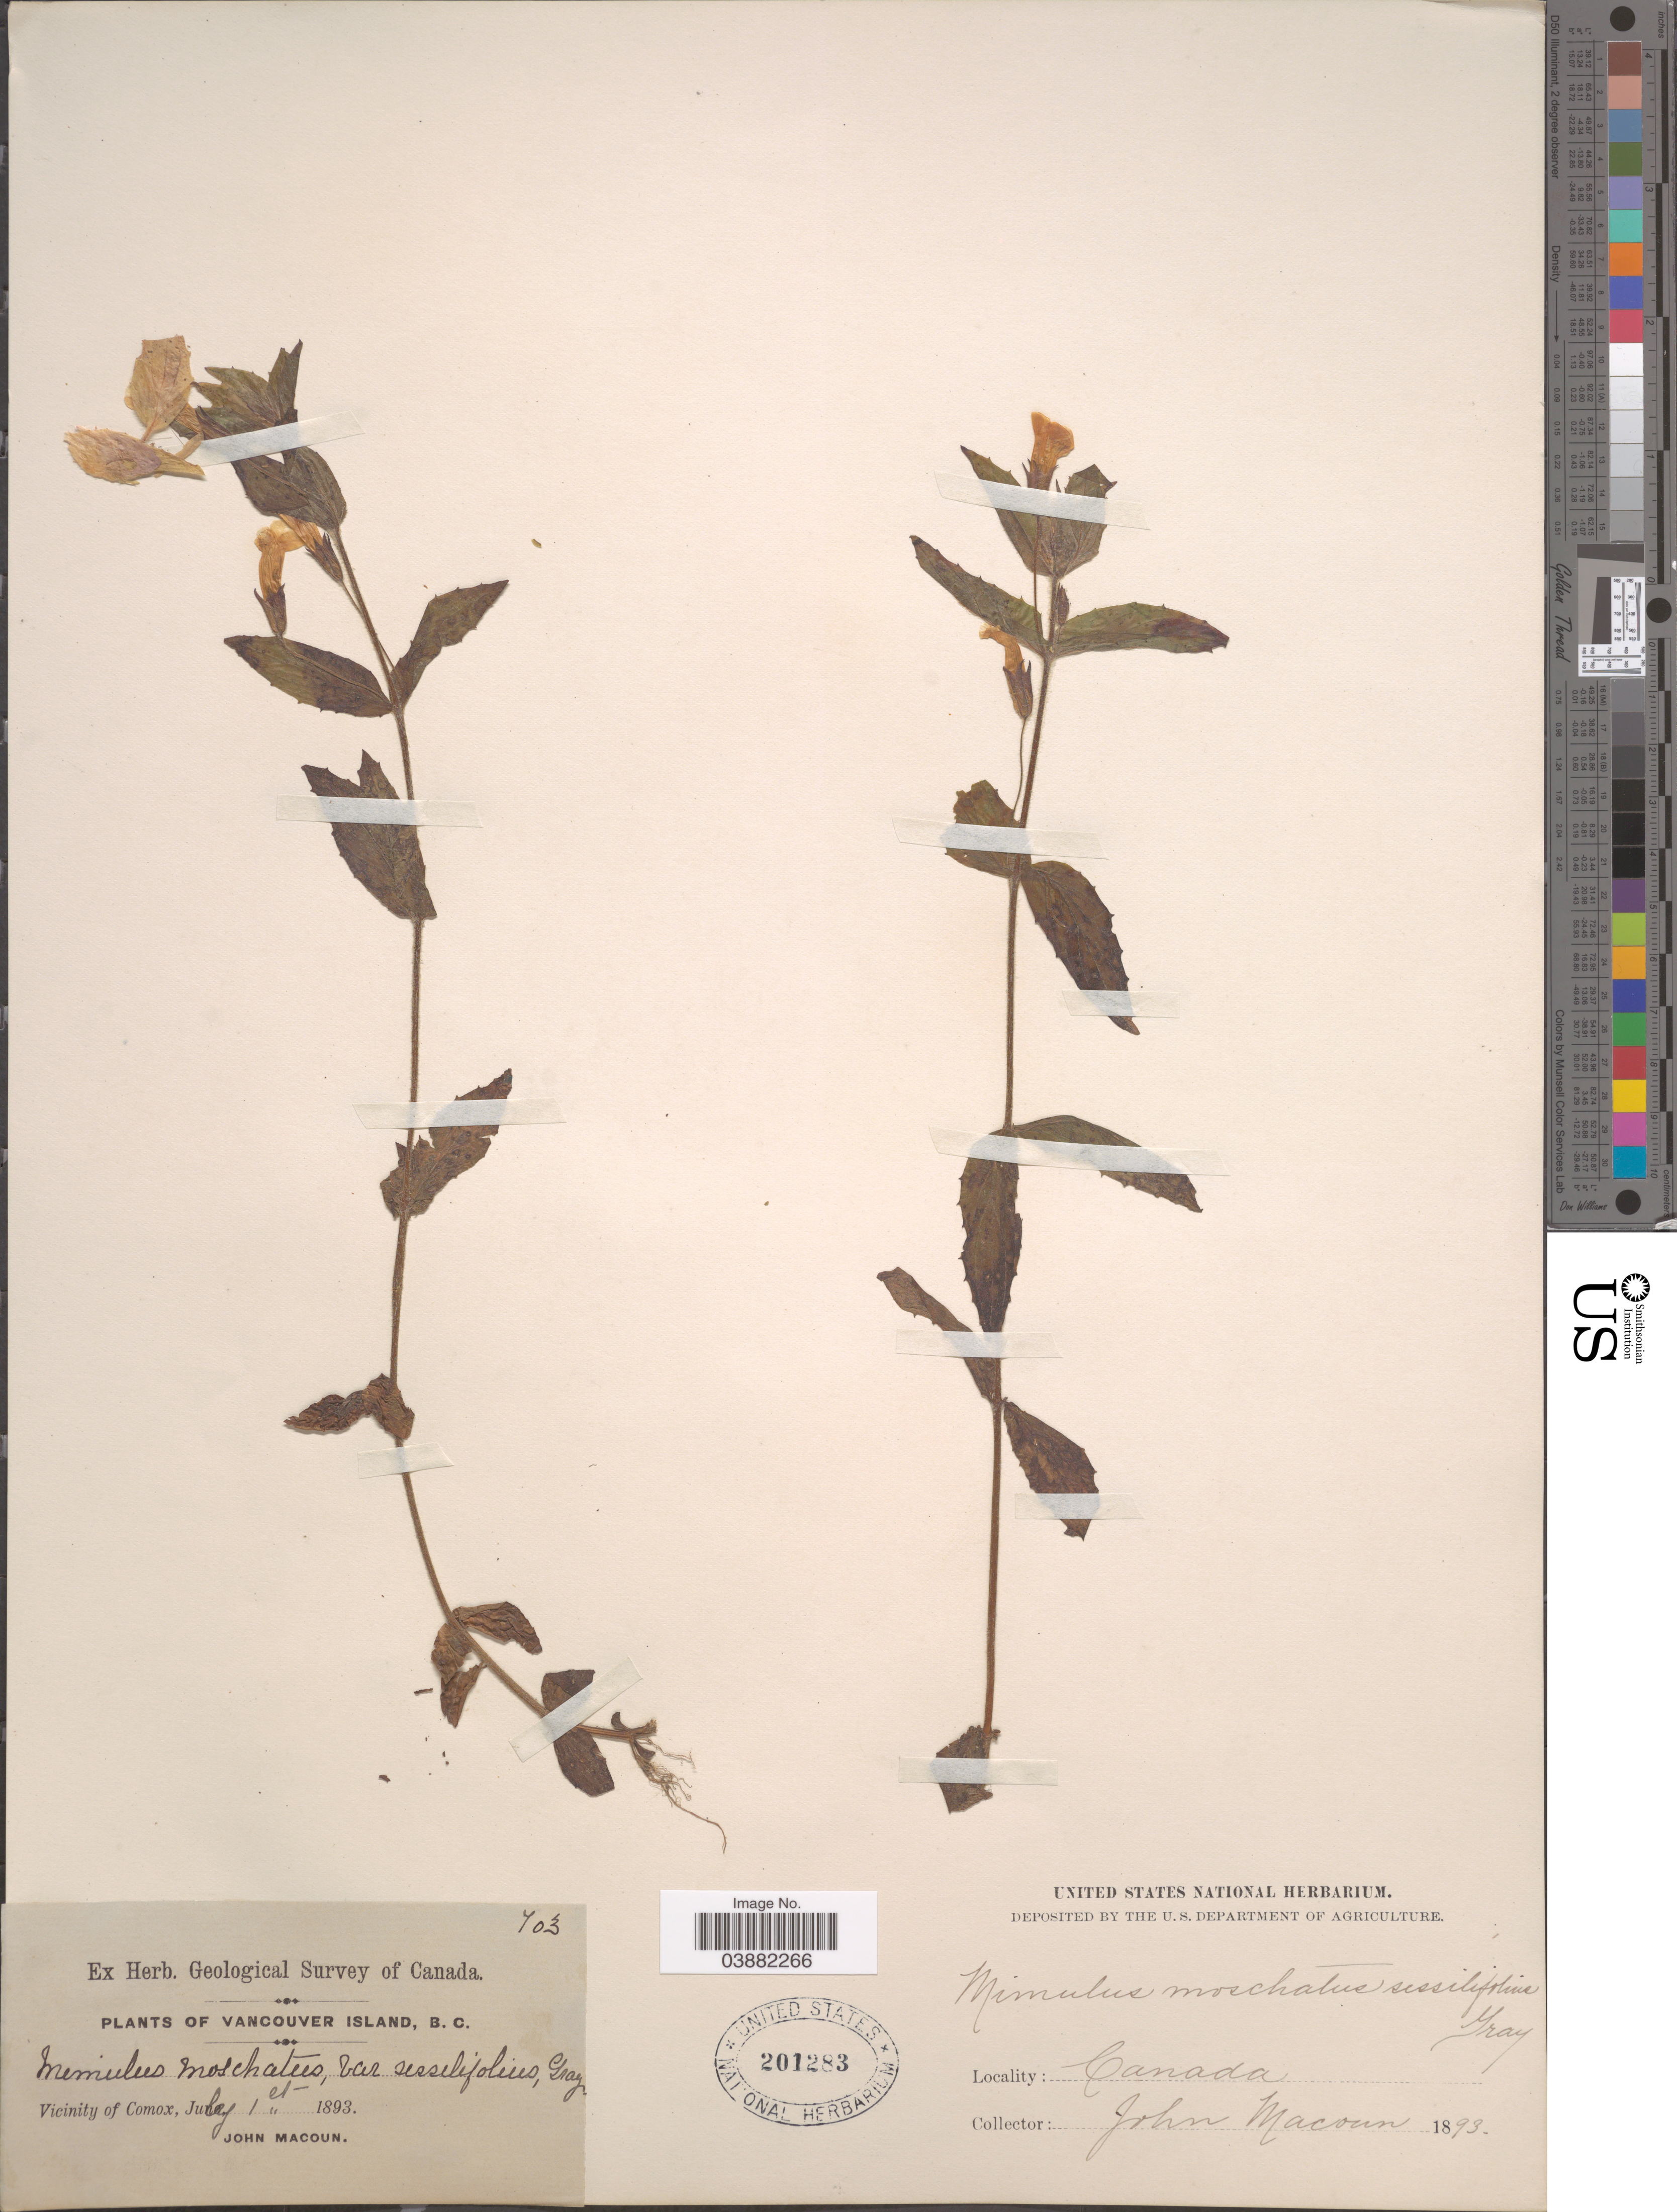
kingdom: Plantae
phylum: Tracheophyta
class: Magnoliopsida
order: Lamiales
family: Phrymaceae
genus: Mimulus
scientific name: Mimulus moschatus var. sessilifolius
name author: A. Gray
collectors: J. Macoun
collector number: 703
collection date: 1893-07-01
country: Canada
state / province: British Columbia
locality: Vancouver Island. Vicinity of Comox.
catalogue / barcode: US 201283